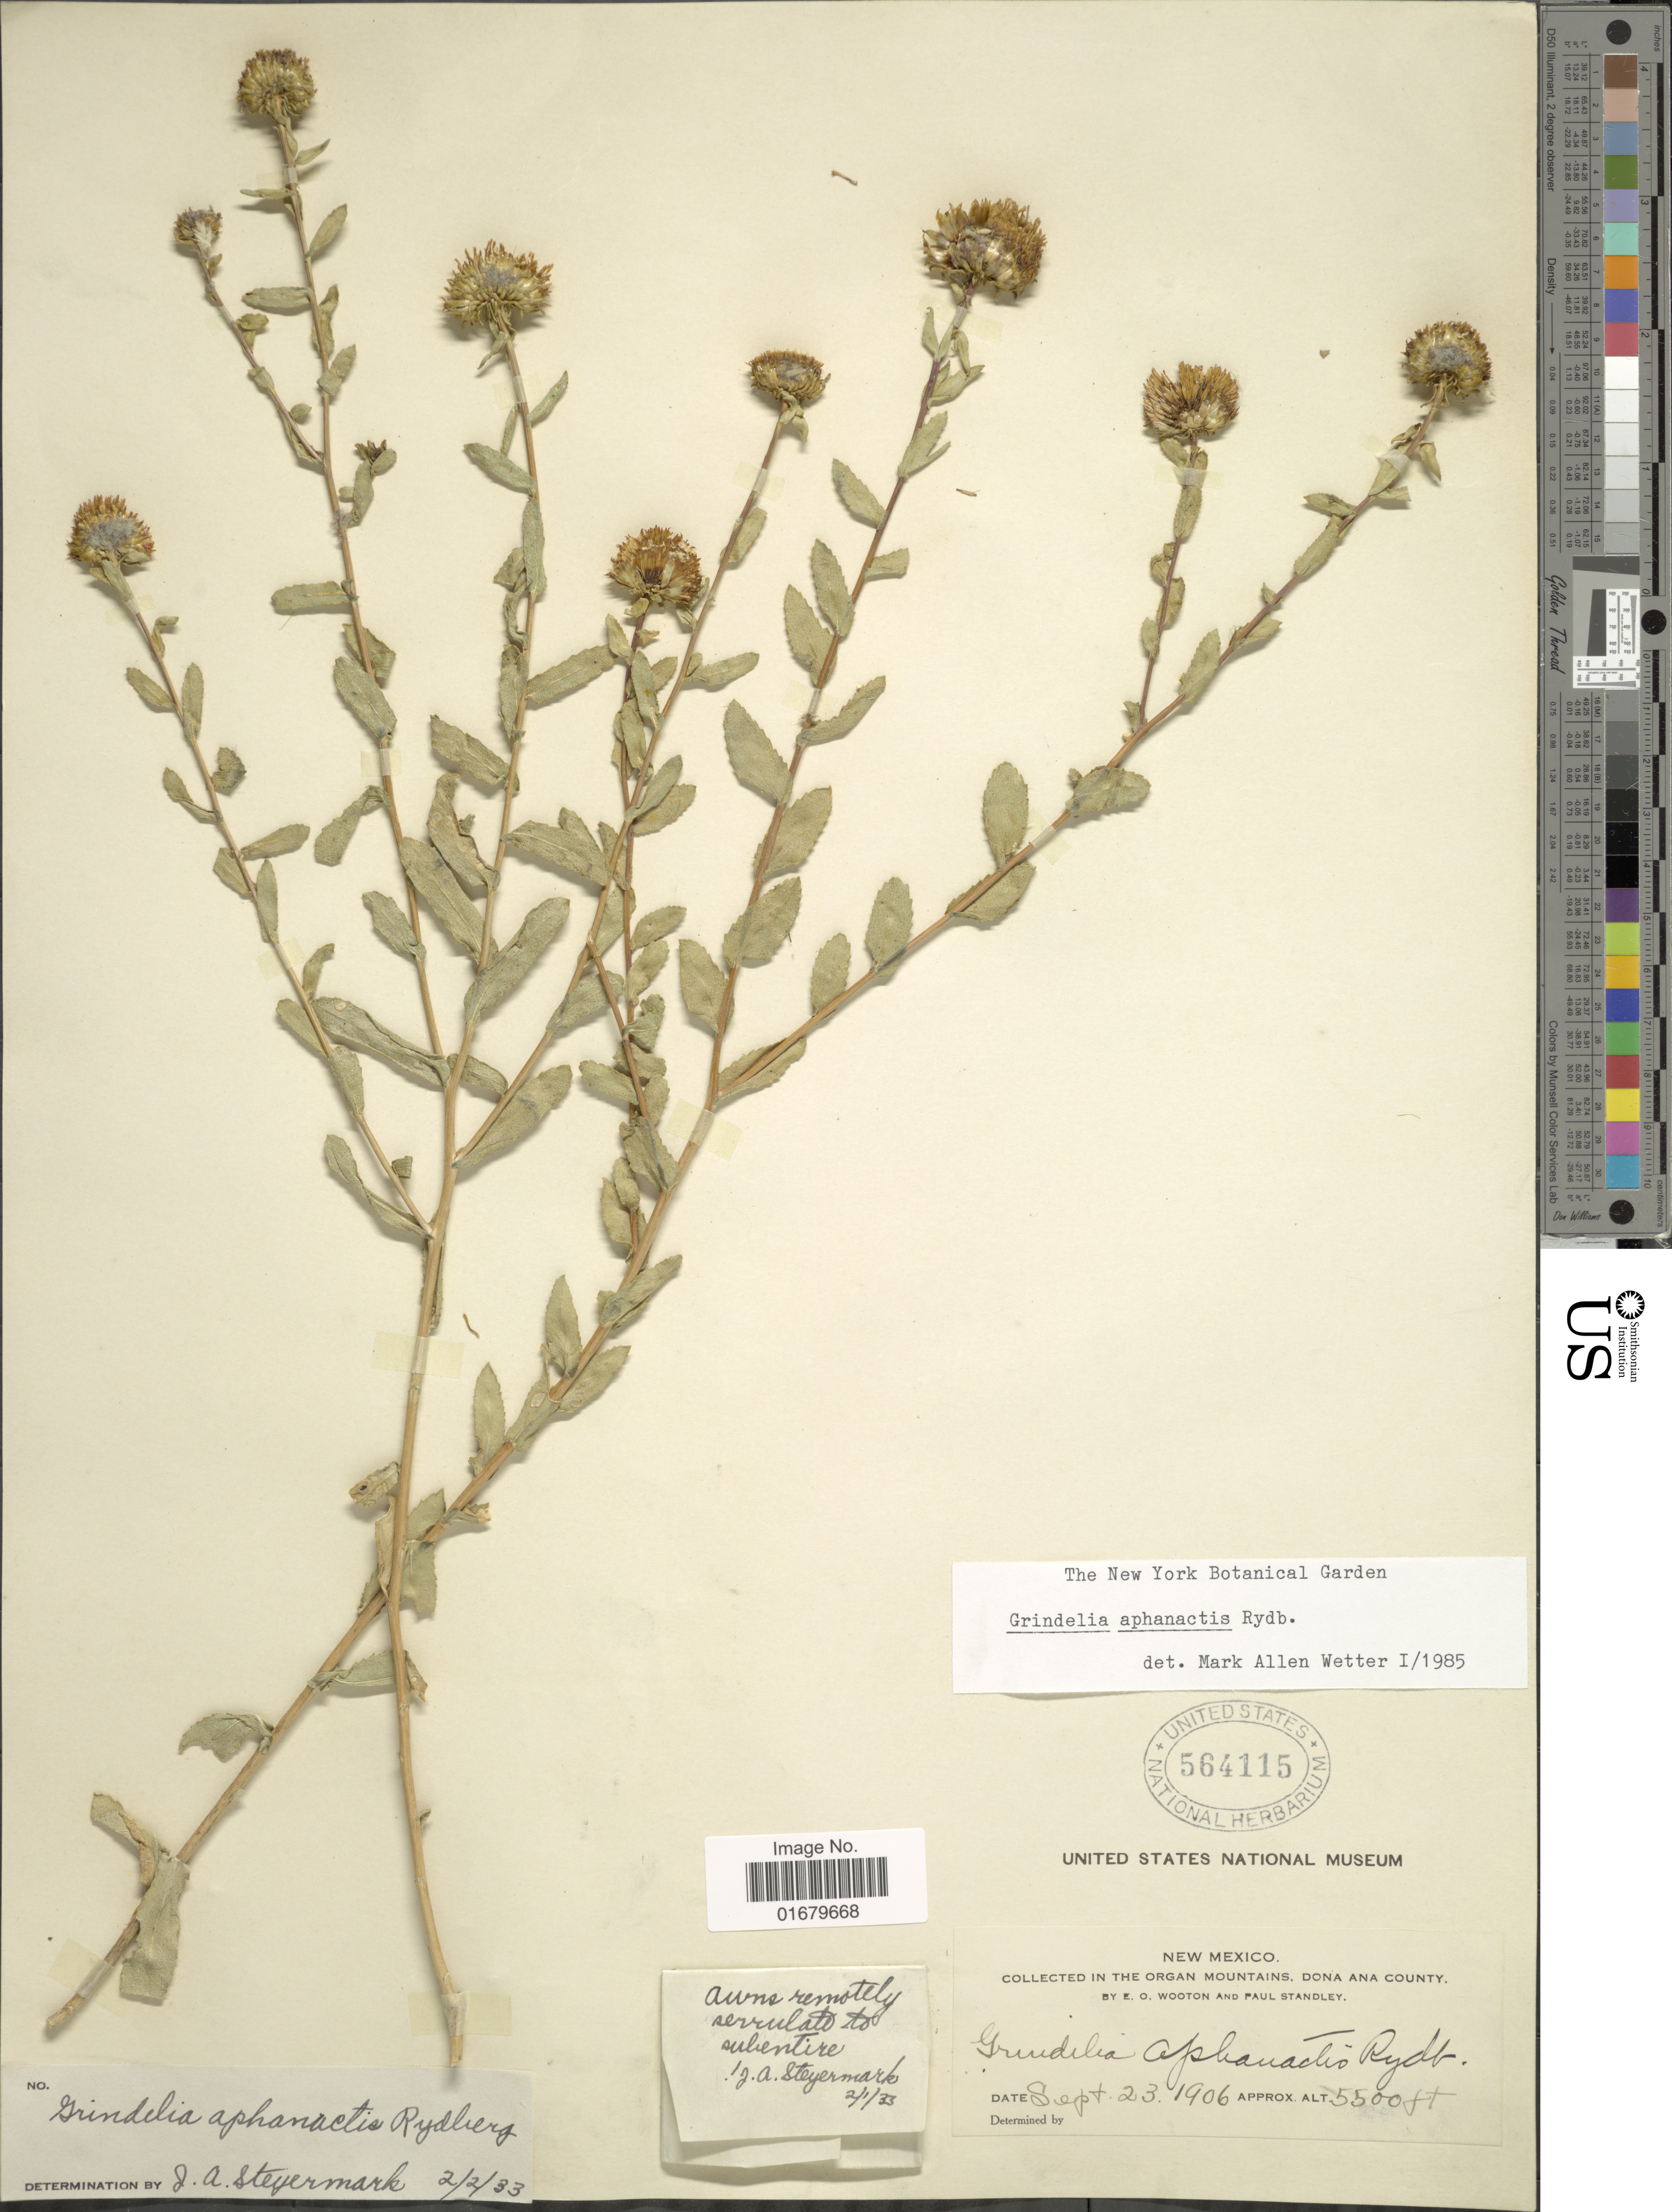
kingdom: Plantae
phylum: Tracheophyta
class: Magnoliopsida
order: Asterales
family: Asteraceae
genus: Grindelia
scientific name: Grindelia aphanactis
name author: Rydb.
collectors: E. O. Wooton & P. C. Standley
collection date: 1906-09-23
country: United States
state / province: New Mexico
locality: In the Organ Mountains, Dona Ana County.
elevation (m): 1676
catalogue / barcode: US 564115